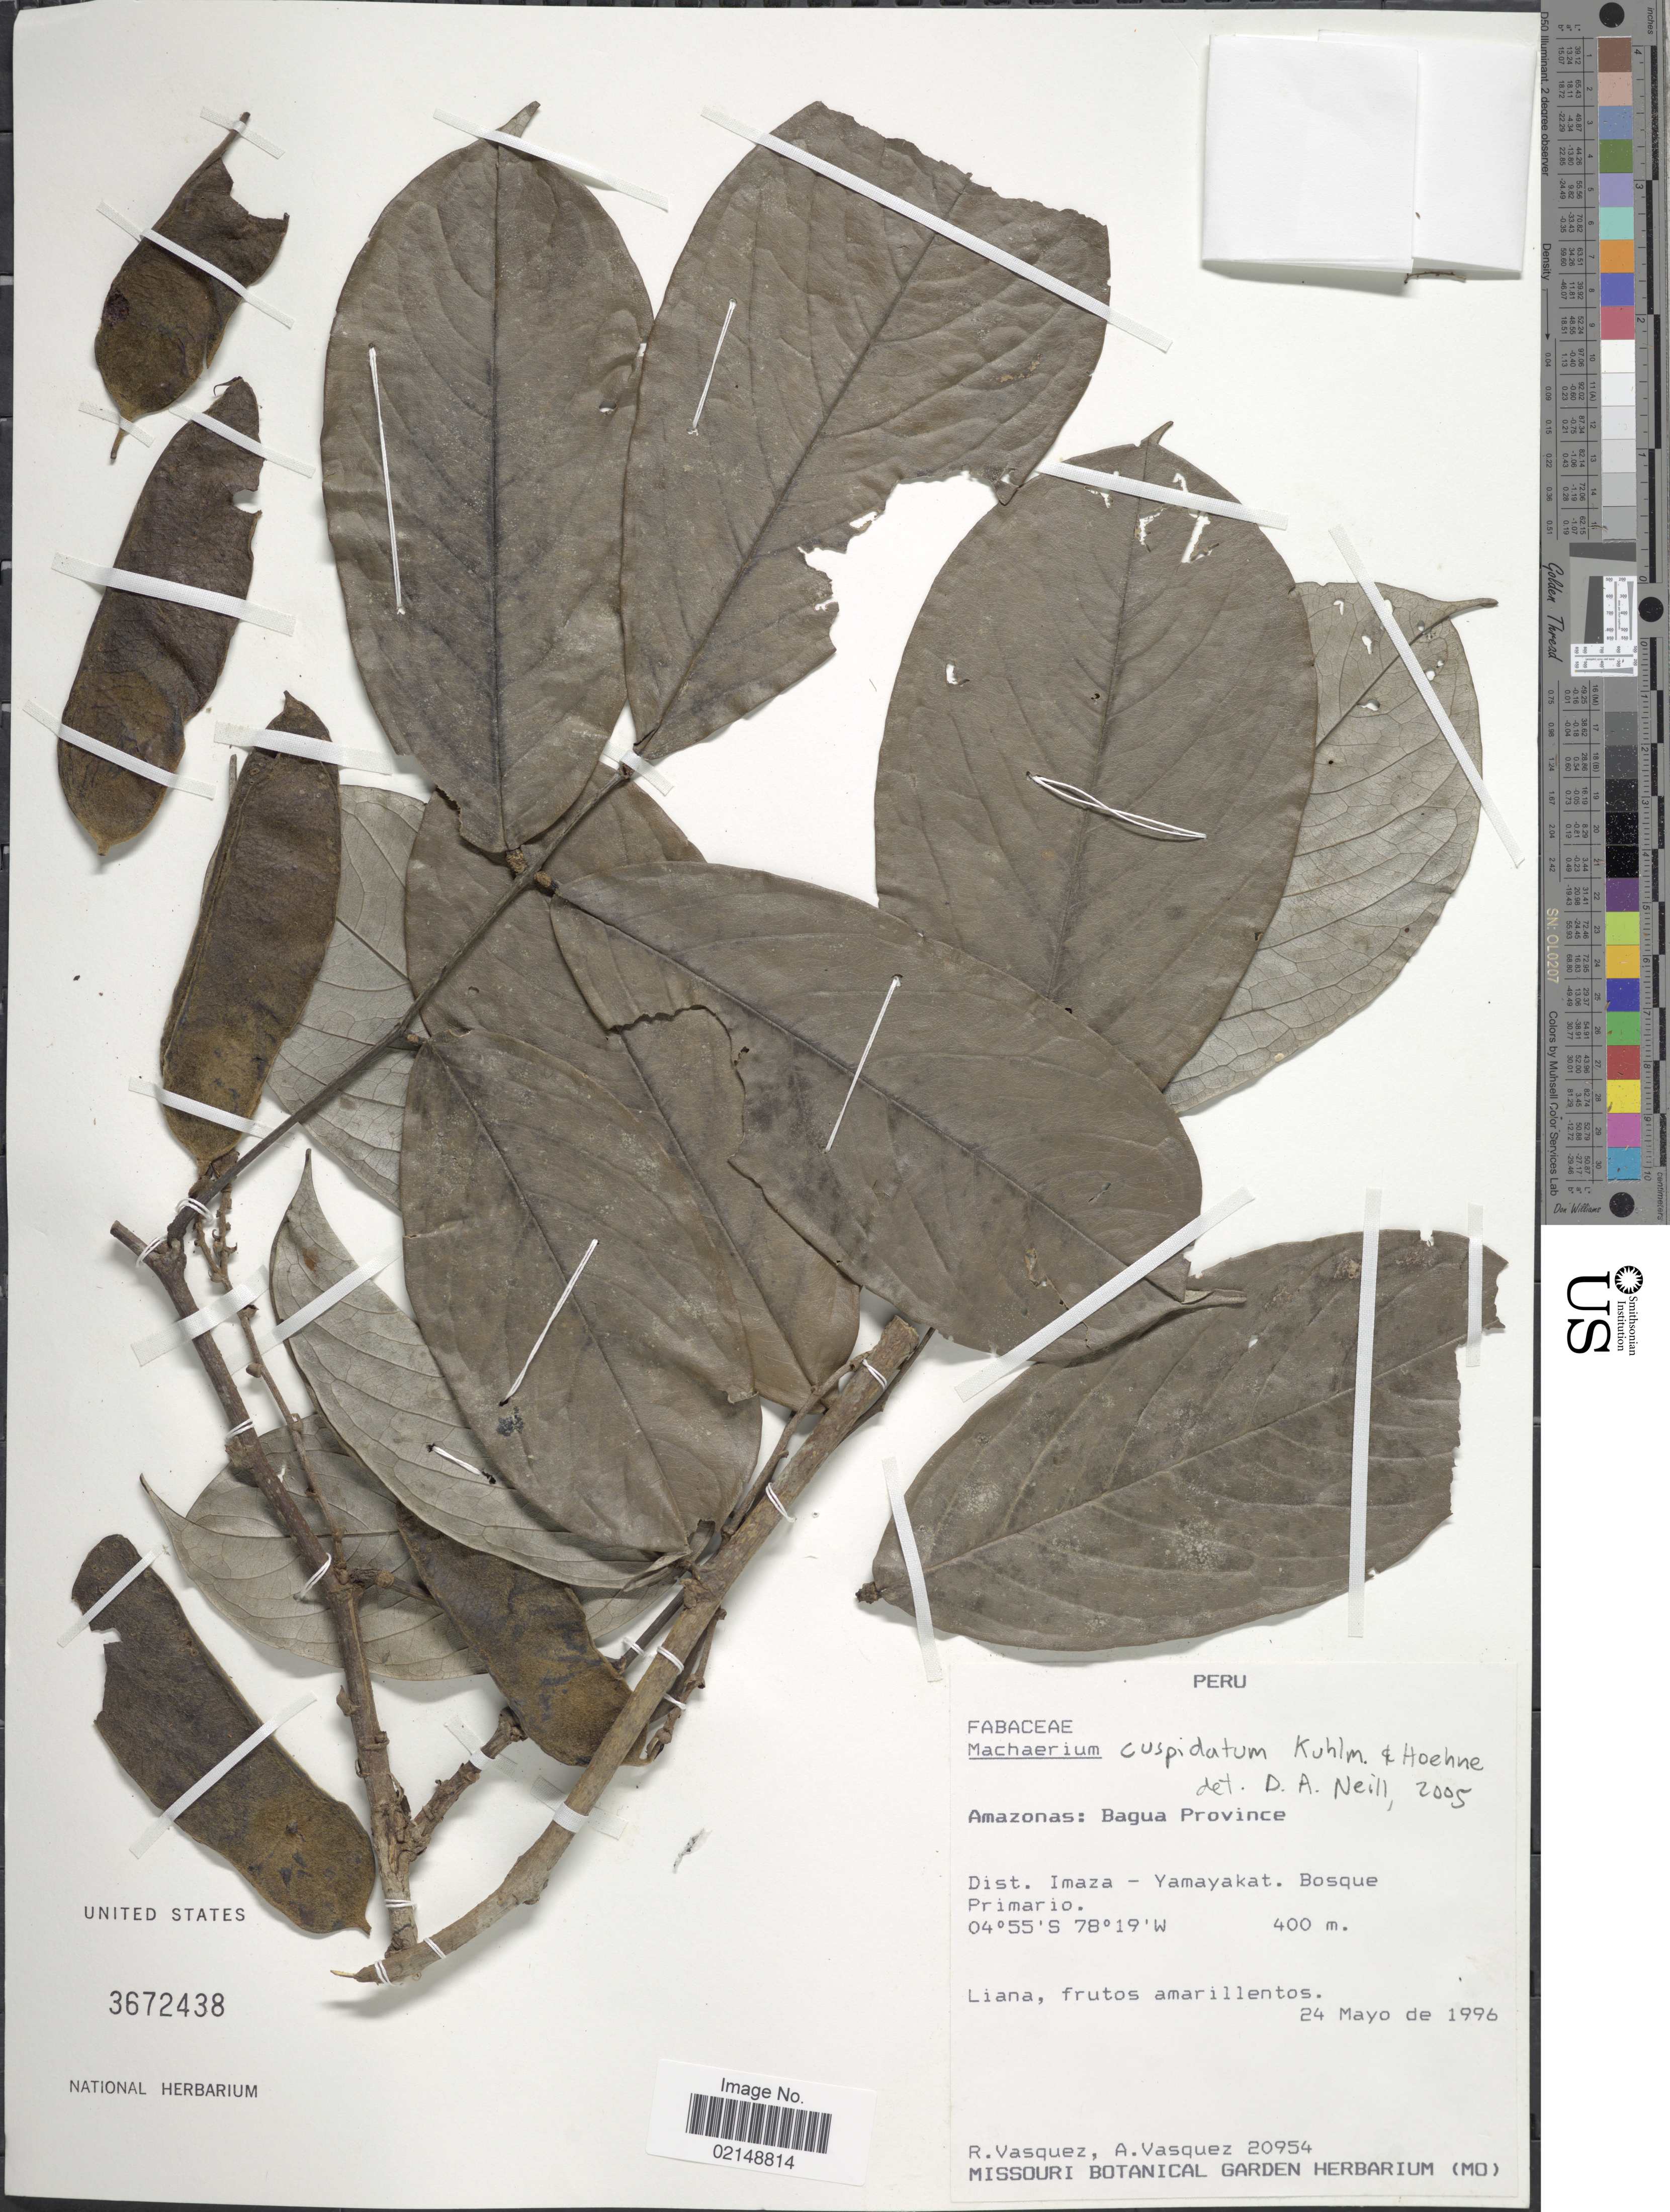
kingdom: Plantae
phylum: Tracheophyta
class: Magnoliopsida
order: Fabales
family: Fabaceae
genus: Machaerium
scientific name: Machaerium cuspidatum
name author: Kuhlm. & Hoehne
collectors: R. Vasquez & A. Vasquez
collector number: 20954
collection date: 1996-05-24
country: Peru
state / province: Amazonas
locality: Bagua Province, Dist. Imaza, Yamayakat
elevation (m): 400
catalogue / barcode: US 3672438